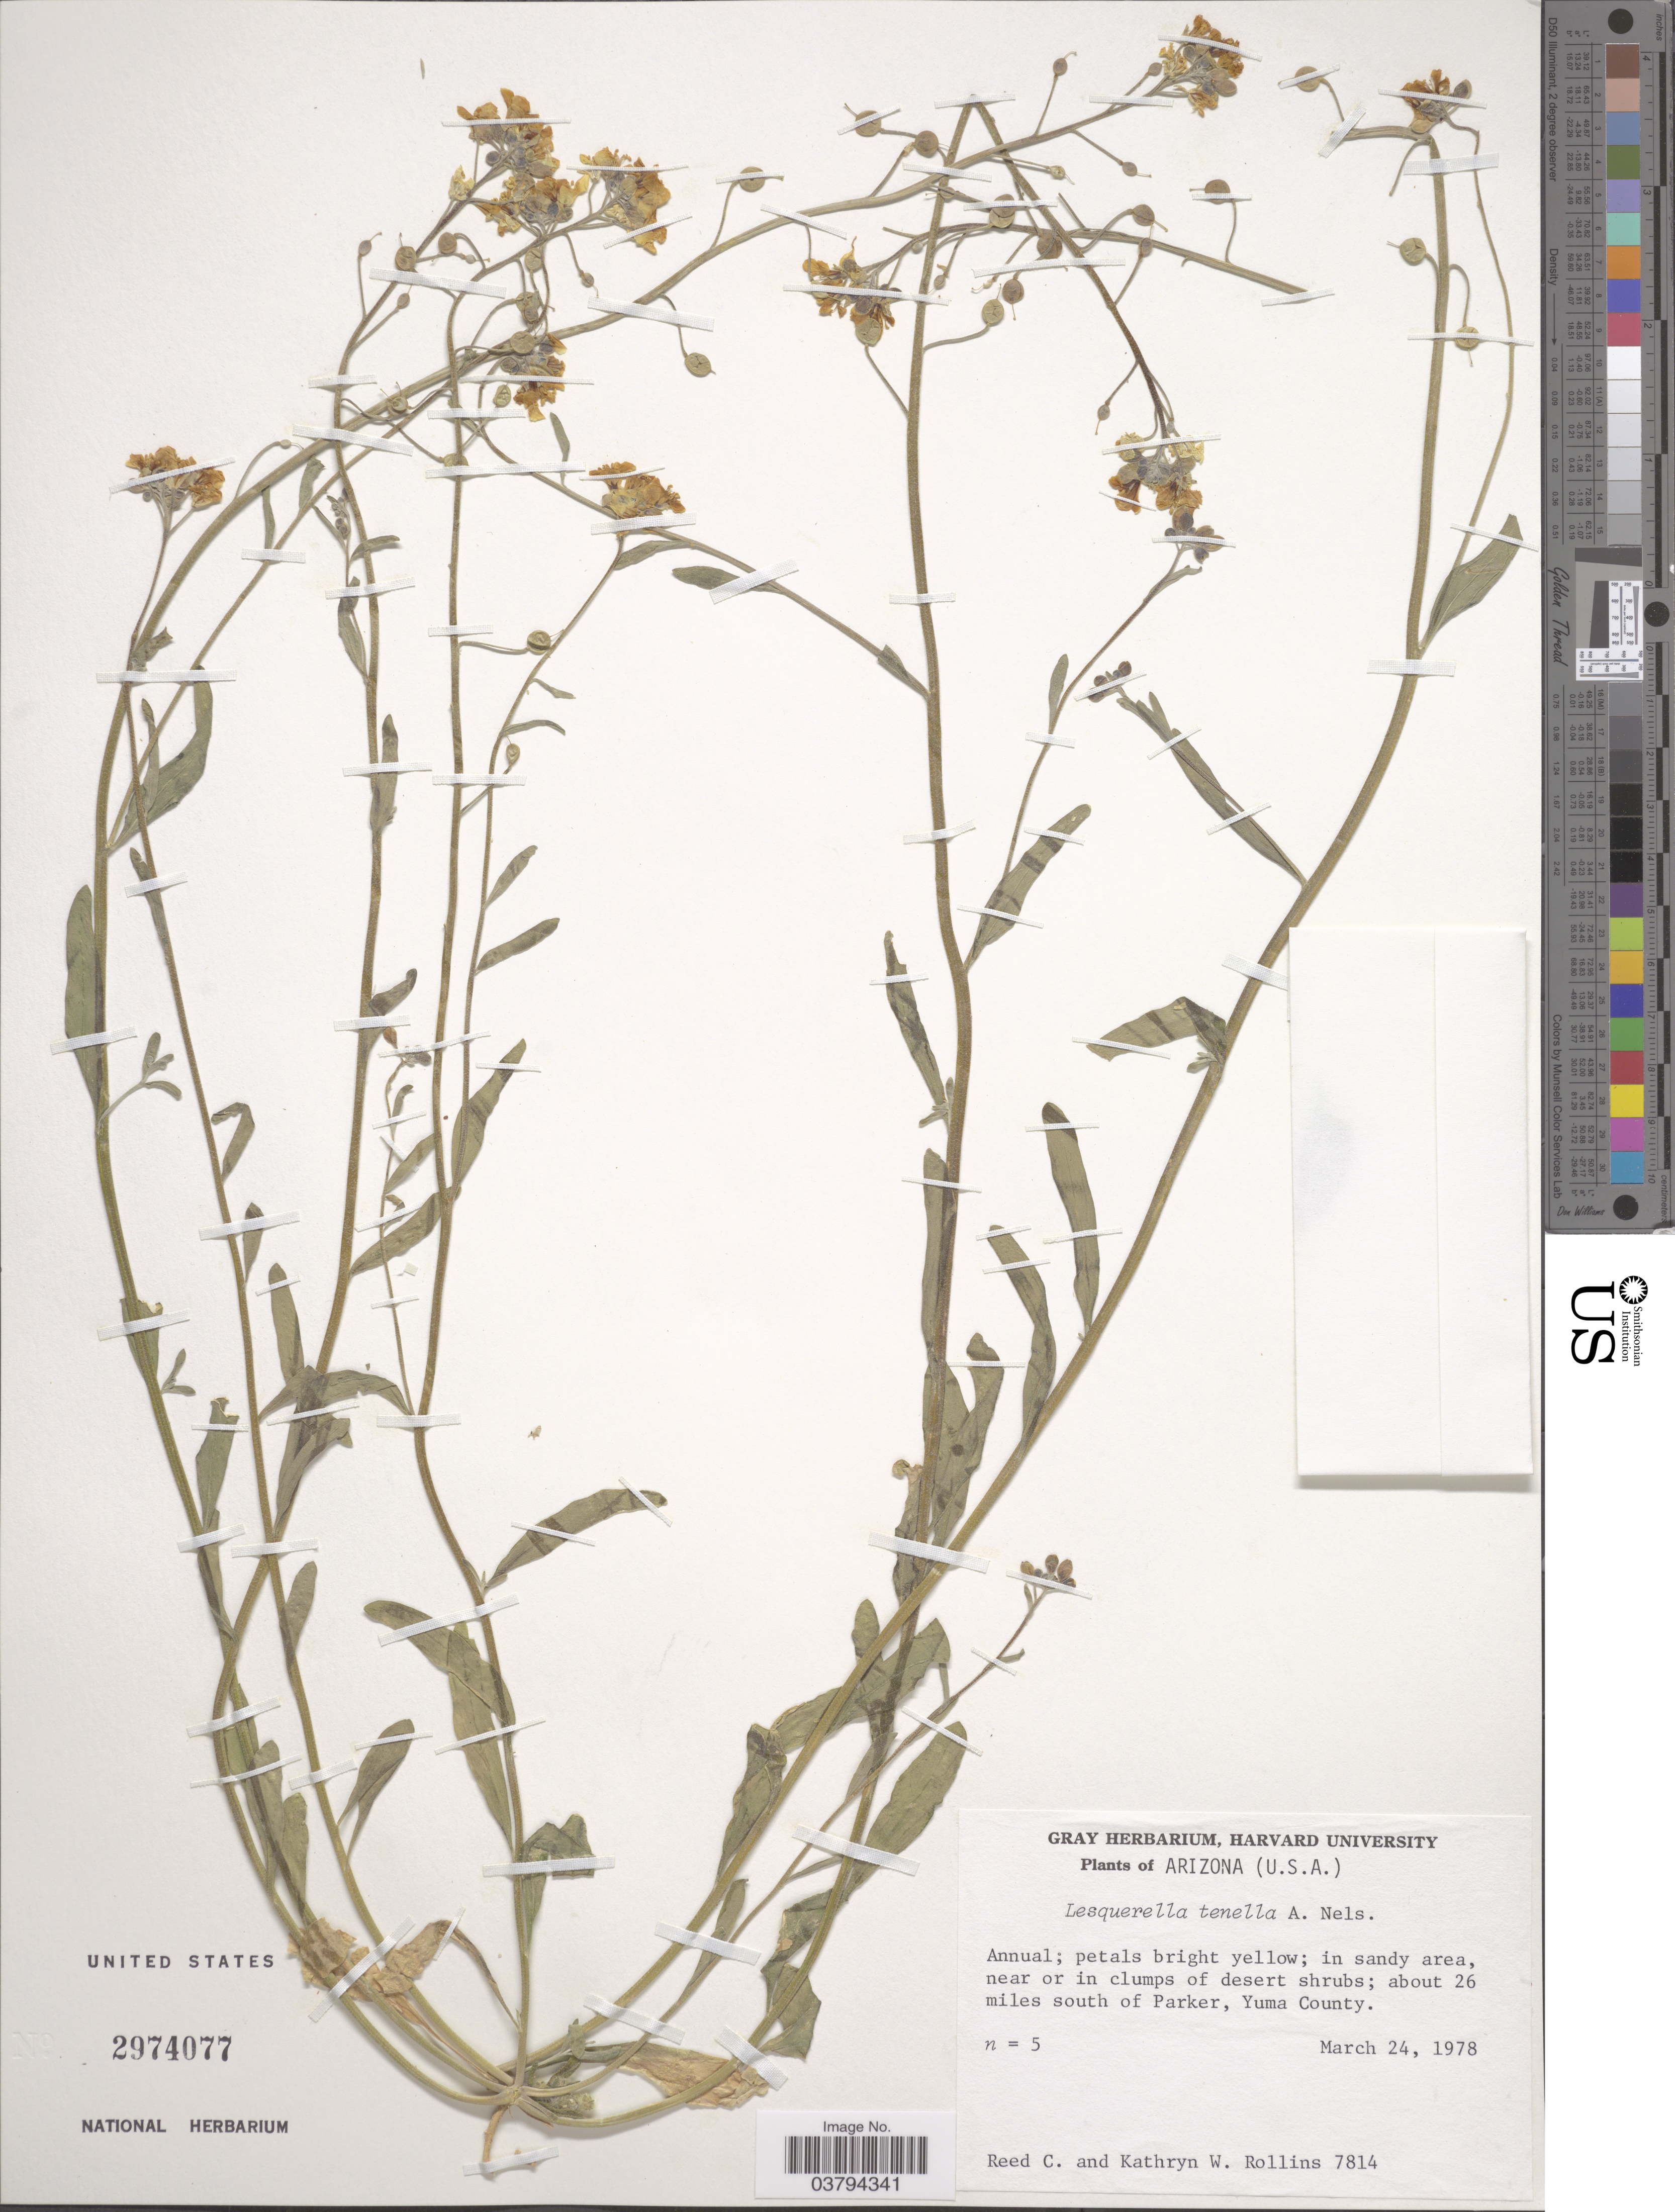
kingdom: Plantae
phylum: Tracheophyta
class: Magnoliopsida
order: Brassicales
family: Brassicaceae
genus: Lesquerella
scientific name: Lesquerella tenella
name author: A. Nelson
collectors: R. C. Rollins & K. W. Rollins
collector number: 7814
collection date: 1978-03-24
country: United States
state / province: Arizona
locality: About 26 miles south of Parker, Yuma County.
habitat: in sandy area near or in clumps of desert shrubs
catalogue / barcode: US 2974077